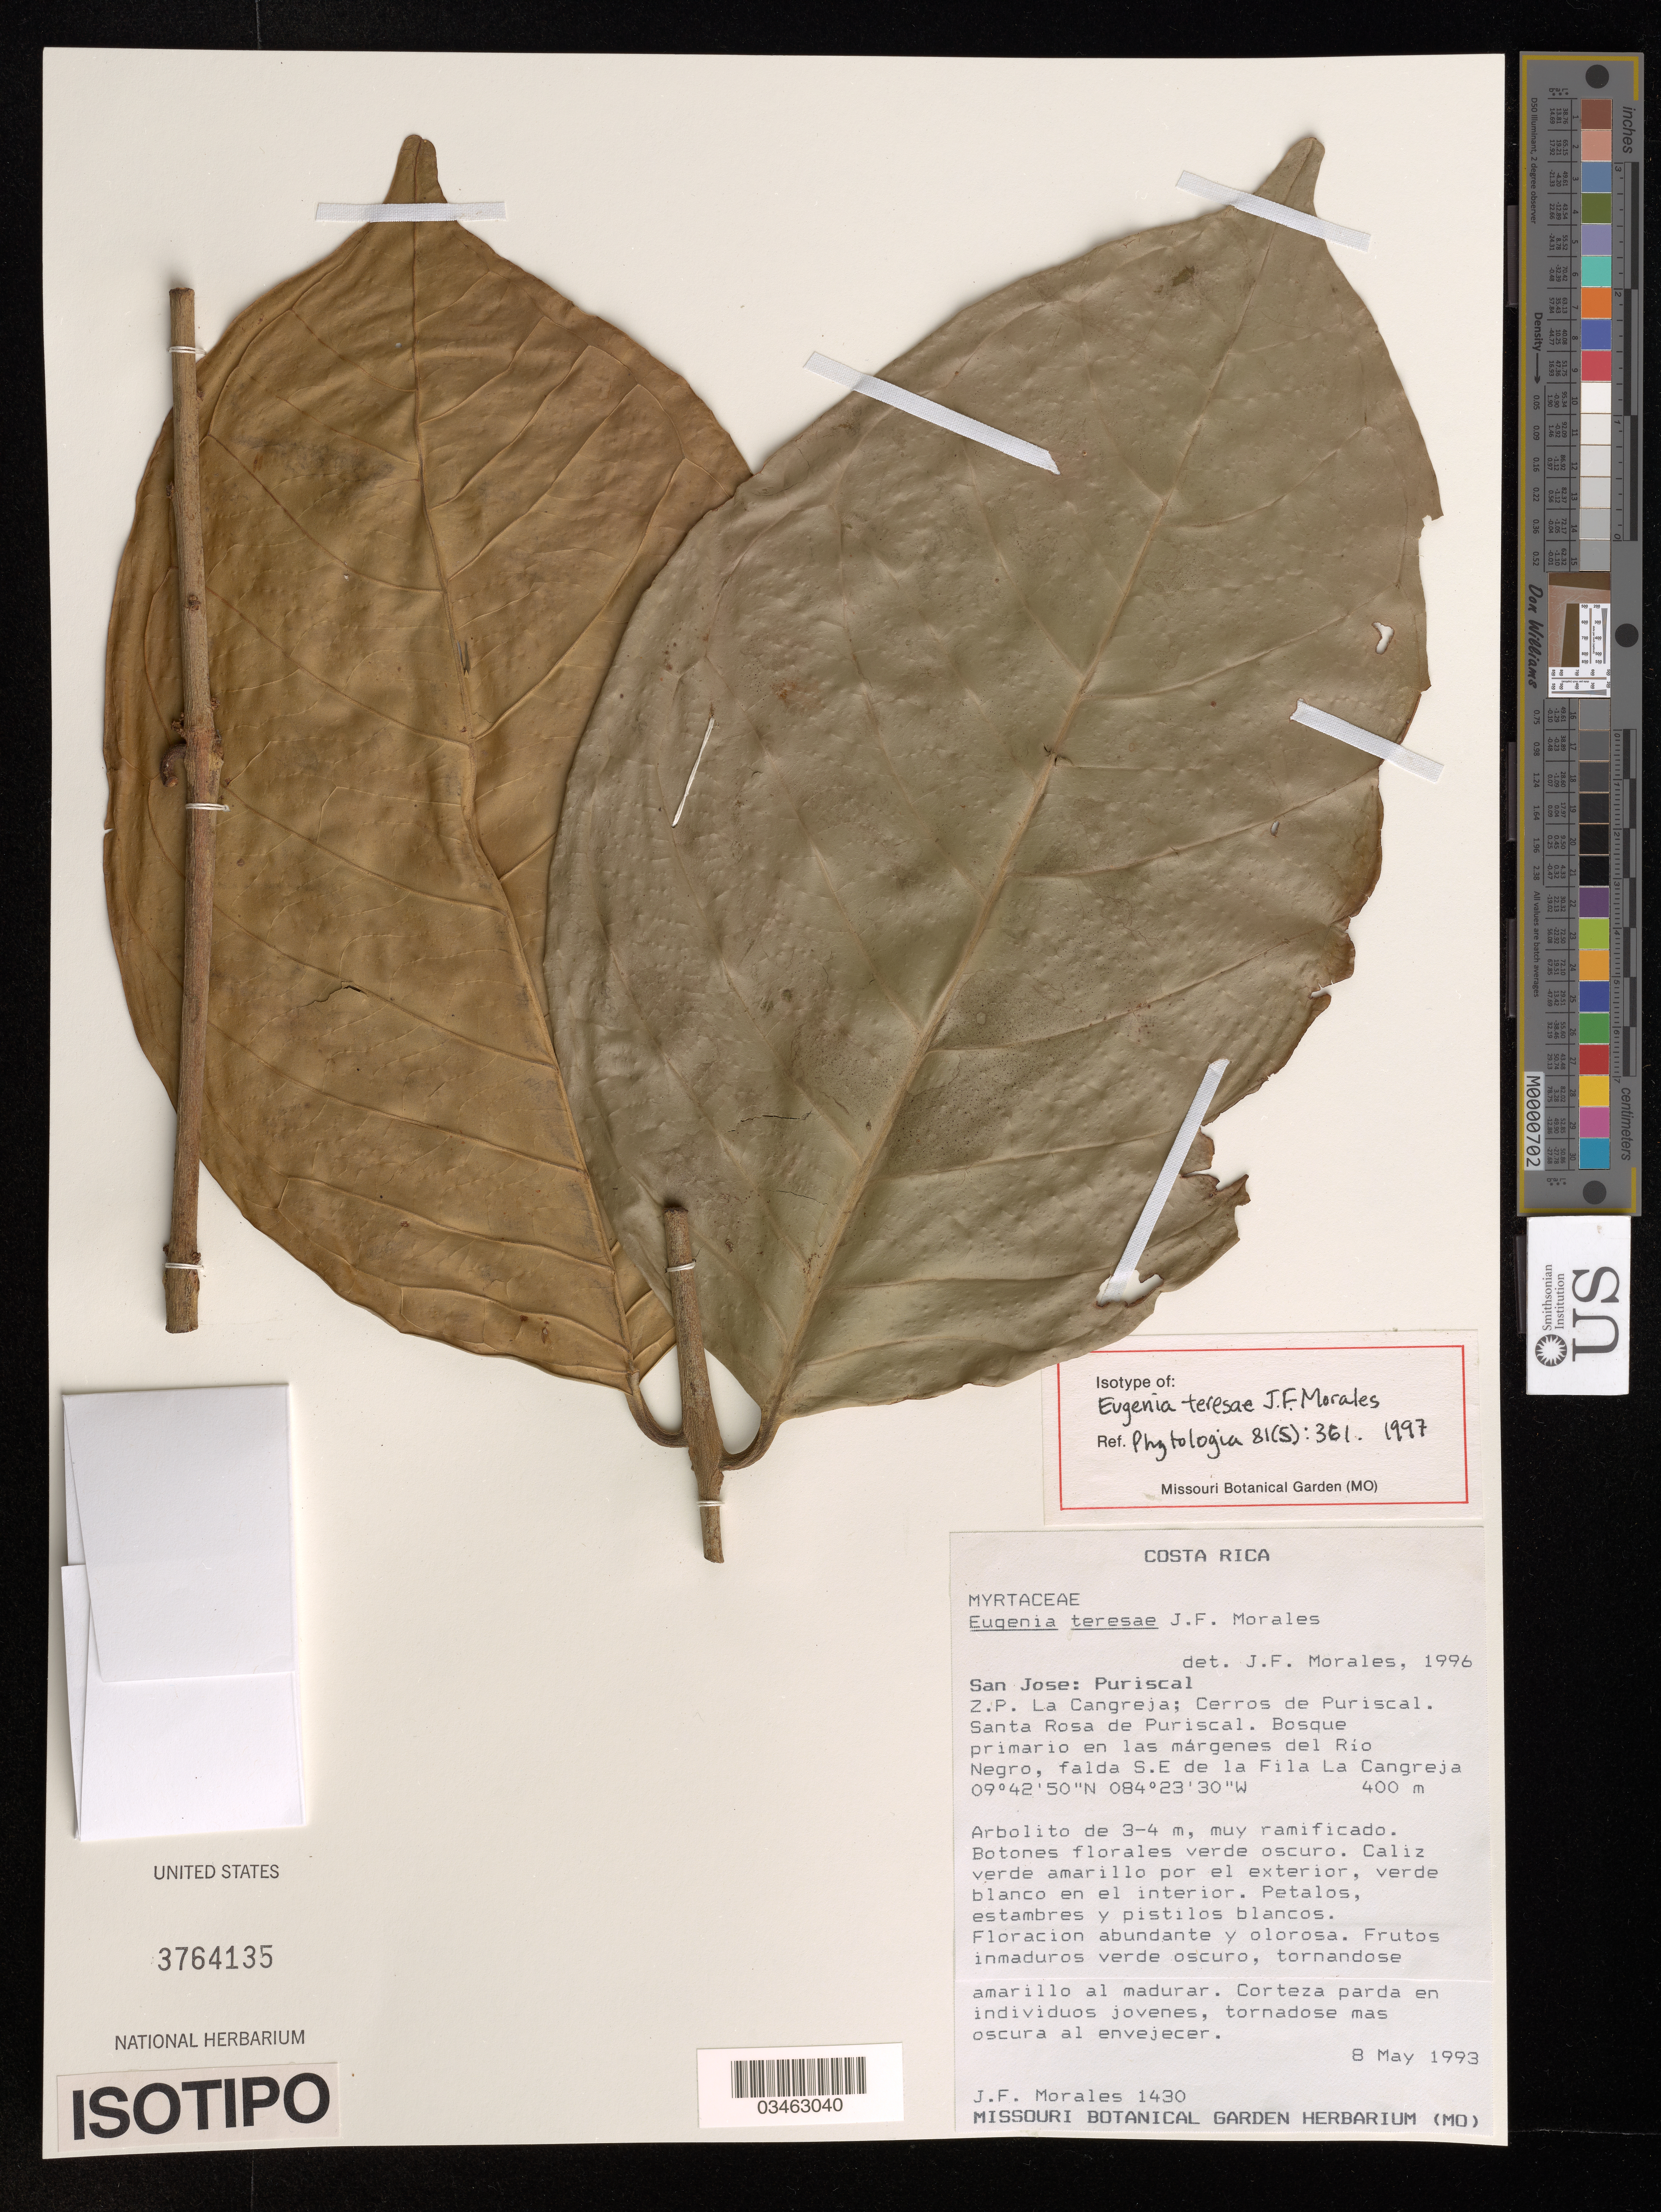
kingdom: Plantae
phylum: Tracheophyta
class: Magnoliopsida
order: Myrtales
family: Myrtaceae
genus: Eugenia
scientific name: Eugenia teresae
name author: J.F. Morales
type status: Isotype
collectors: J. Morales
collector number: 1430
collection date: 1993-05-08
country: Costa Rica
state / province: San José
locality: Z. P. La Cangreja; Cerros de Puriscal. Santa Rosa de Puriscal. Bosque primario en les margiesRio Negro, falda de la Fila La Cangreja.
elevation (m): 400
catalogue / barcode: US 3764135